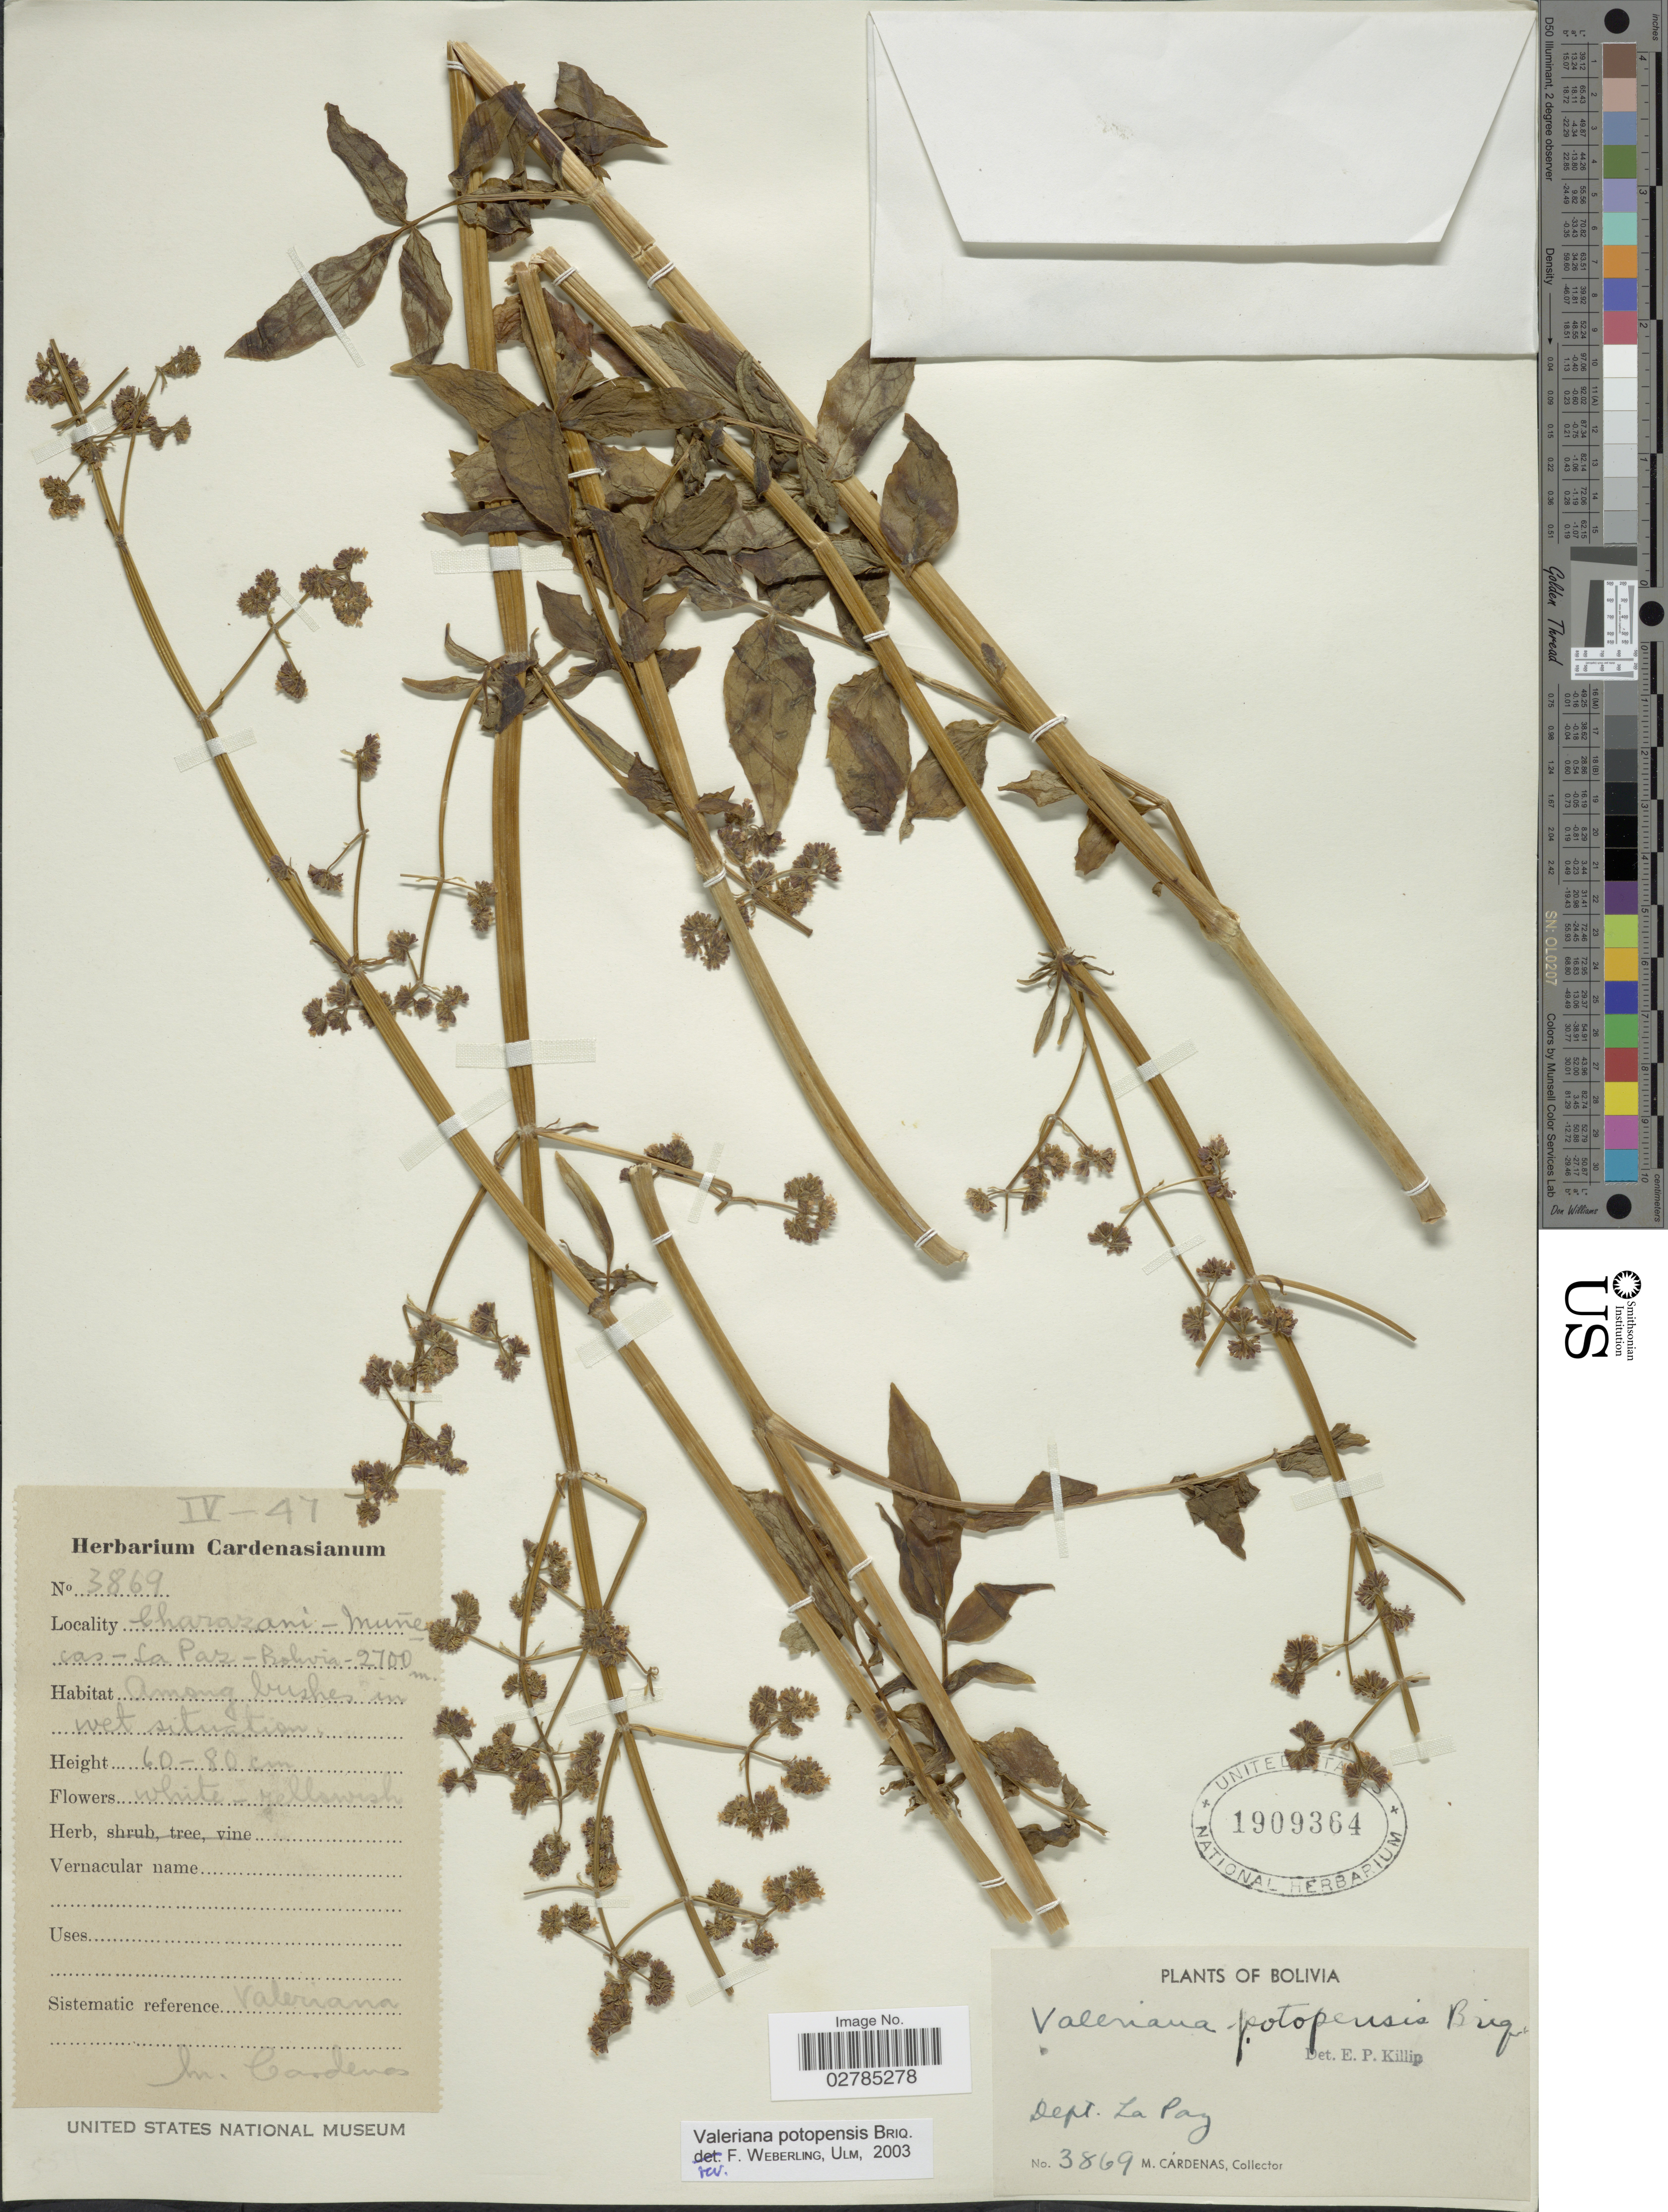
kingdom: Plantae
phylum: Tracheophyta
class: Magnoliopsida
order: Dipsacales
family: Caprifoliaceae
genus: Valeriana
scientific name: Valeriana potopensis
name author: Briq.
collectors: M. Cárdenas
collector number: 3869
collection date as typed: Transcribed d/m/y: /4/47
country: Bolivia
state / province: La Paz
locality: Charazani- Munecas.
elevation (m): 2700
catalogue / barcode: US 1909364